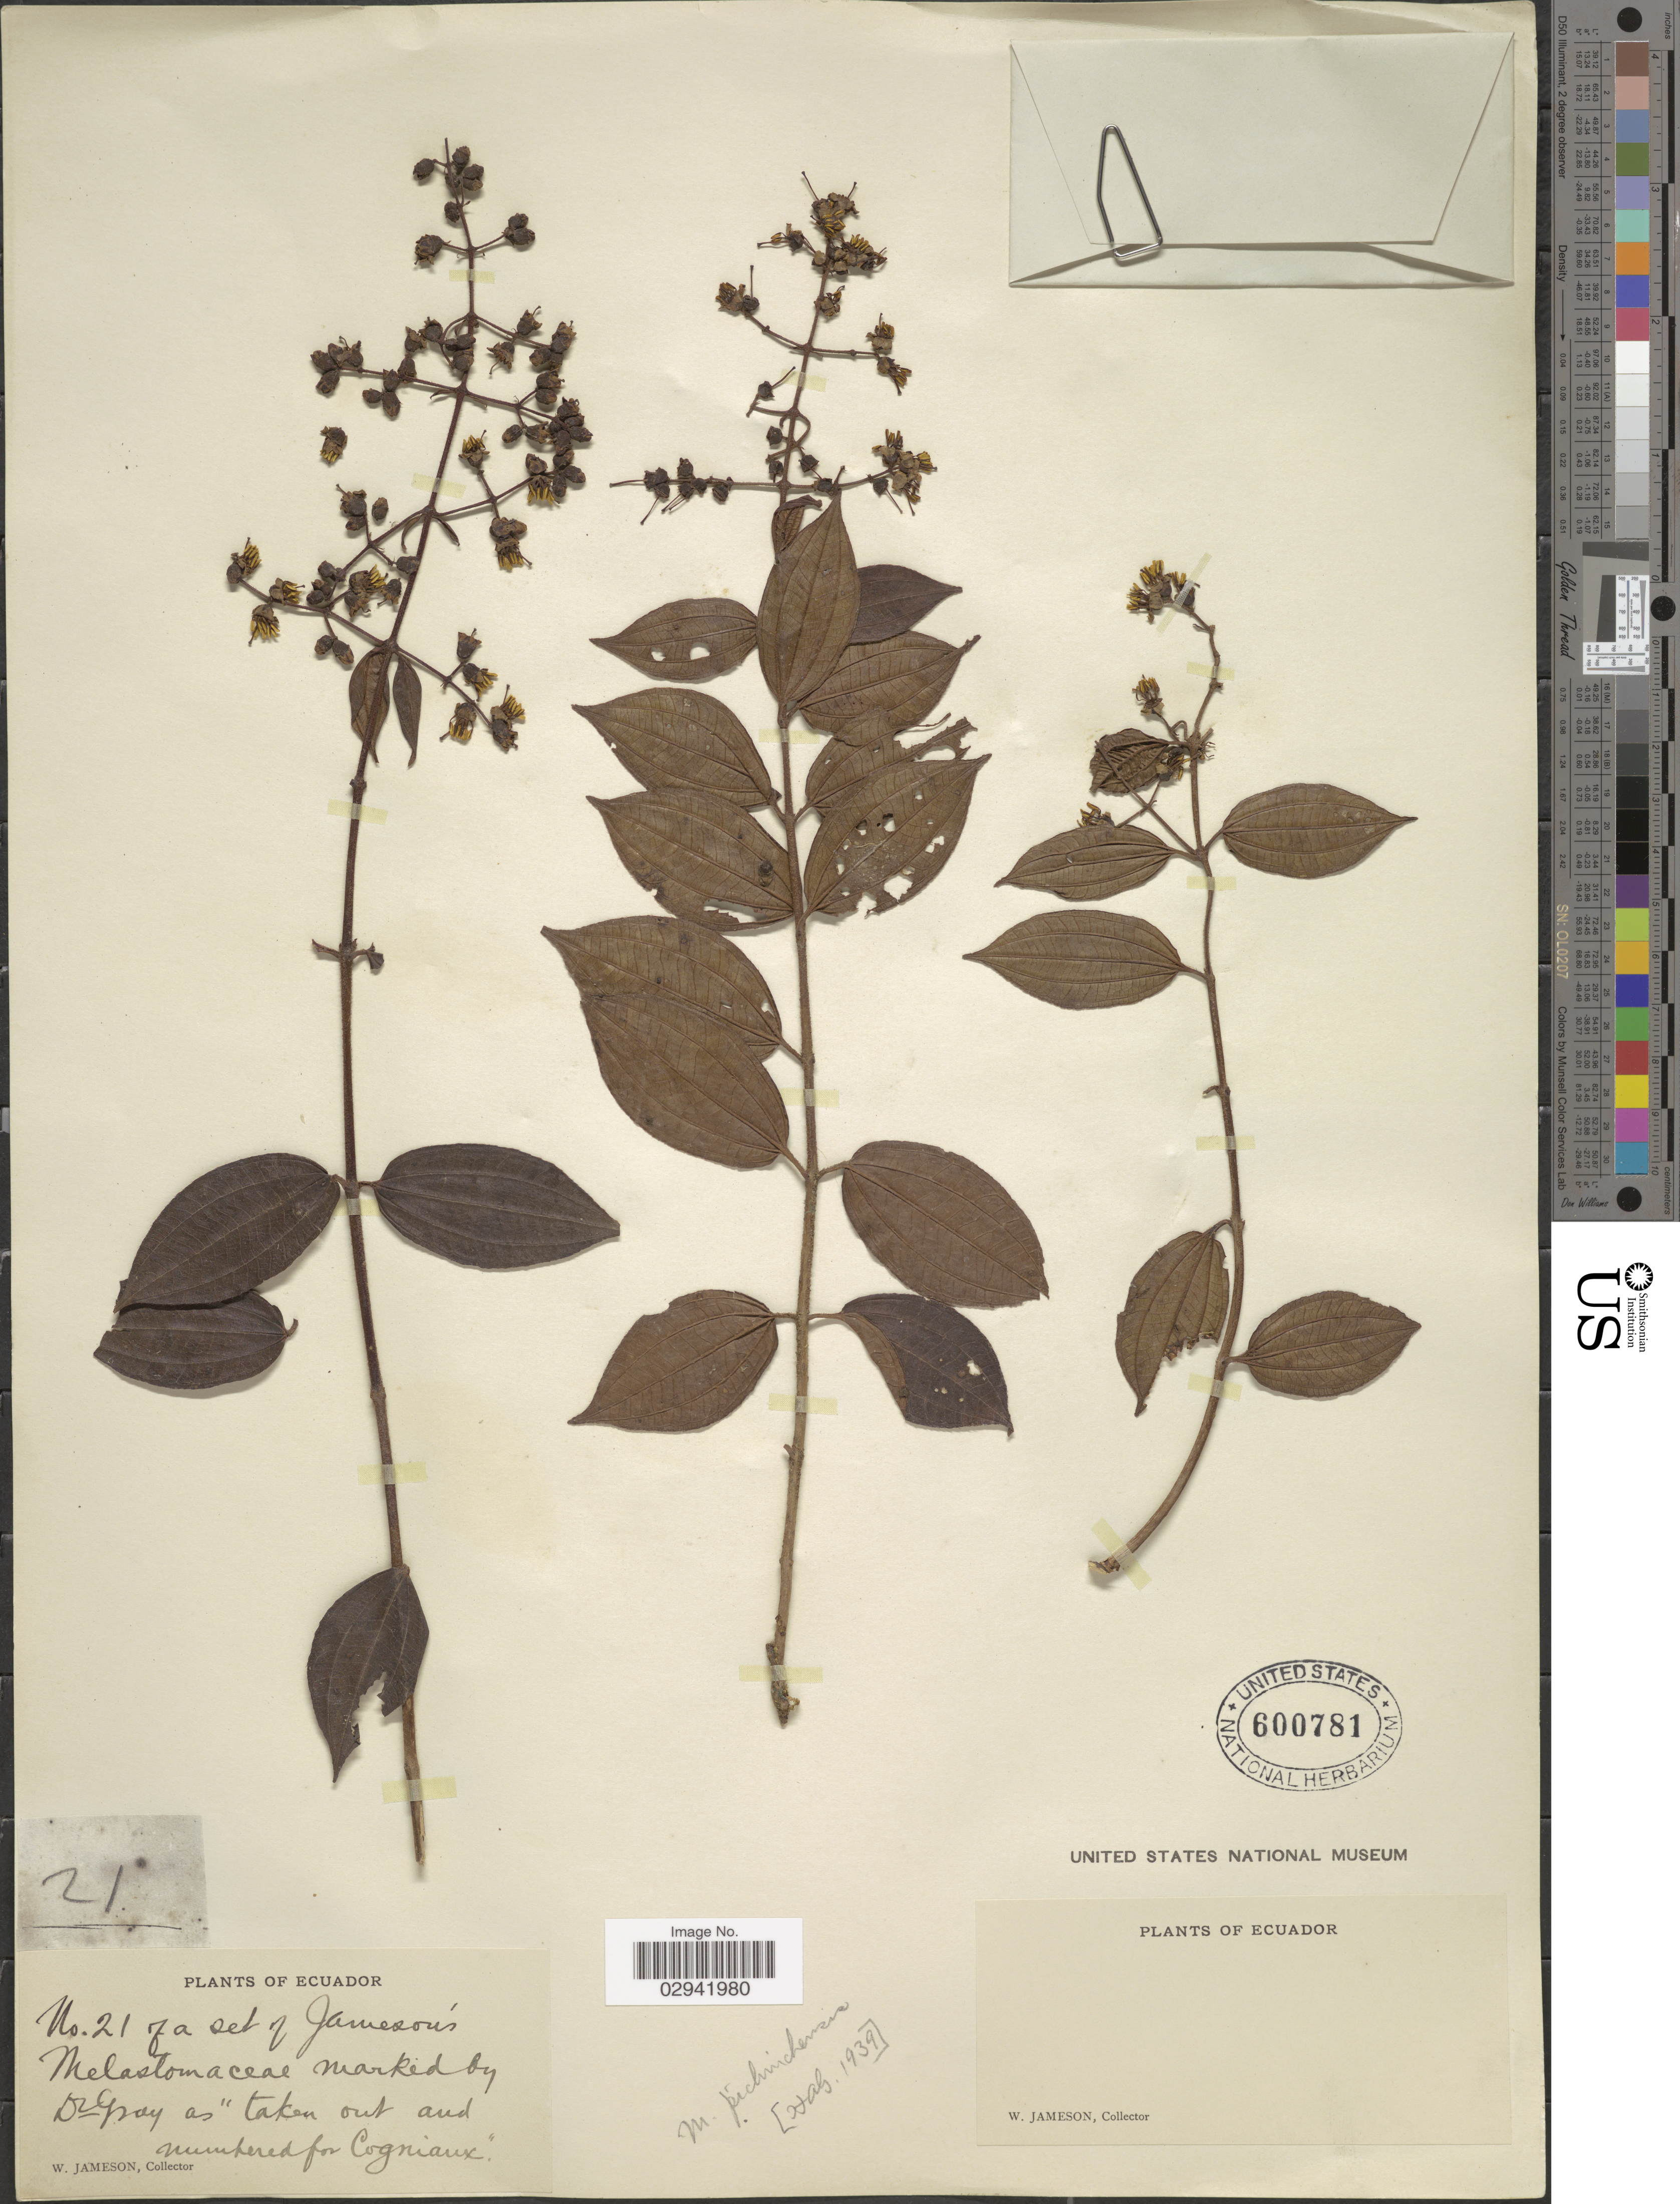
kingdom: Plantae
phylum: Tracheophyta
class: Magnoliopsida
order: Myrtales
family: Melastomataceae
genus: Miconia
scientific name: Miconia pichinchensis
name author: Benth.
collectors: W. Jameson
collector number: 21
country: Ecuador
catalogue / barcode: US 600781